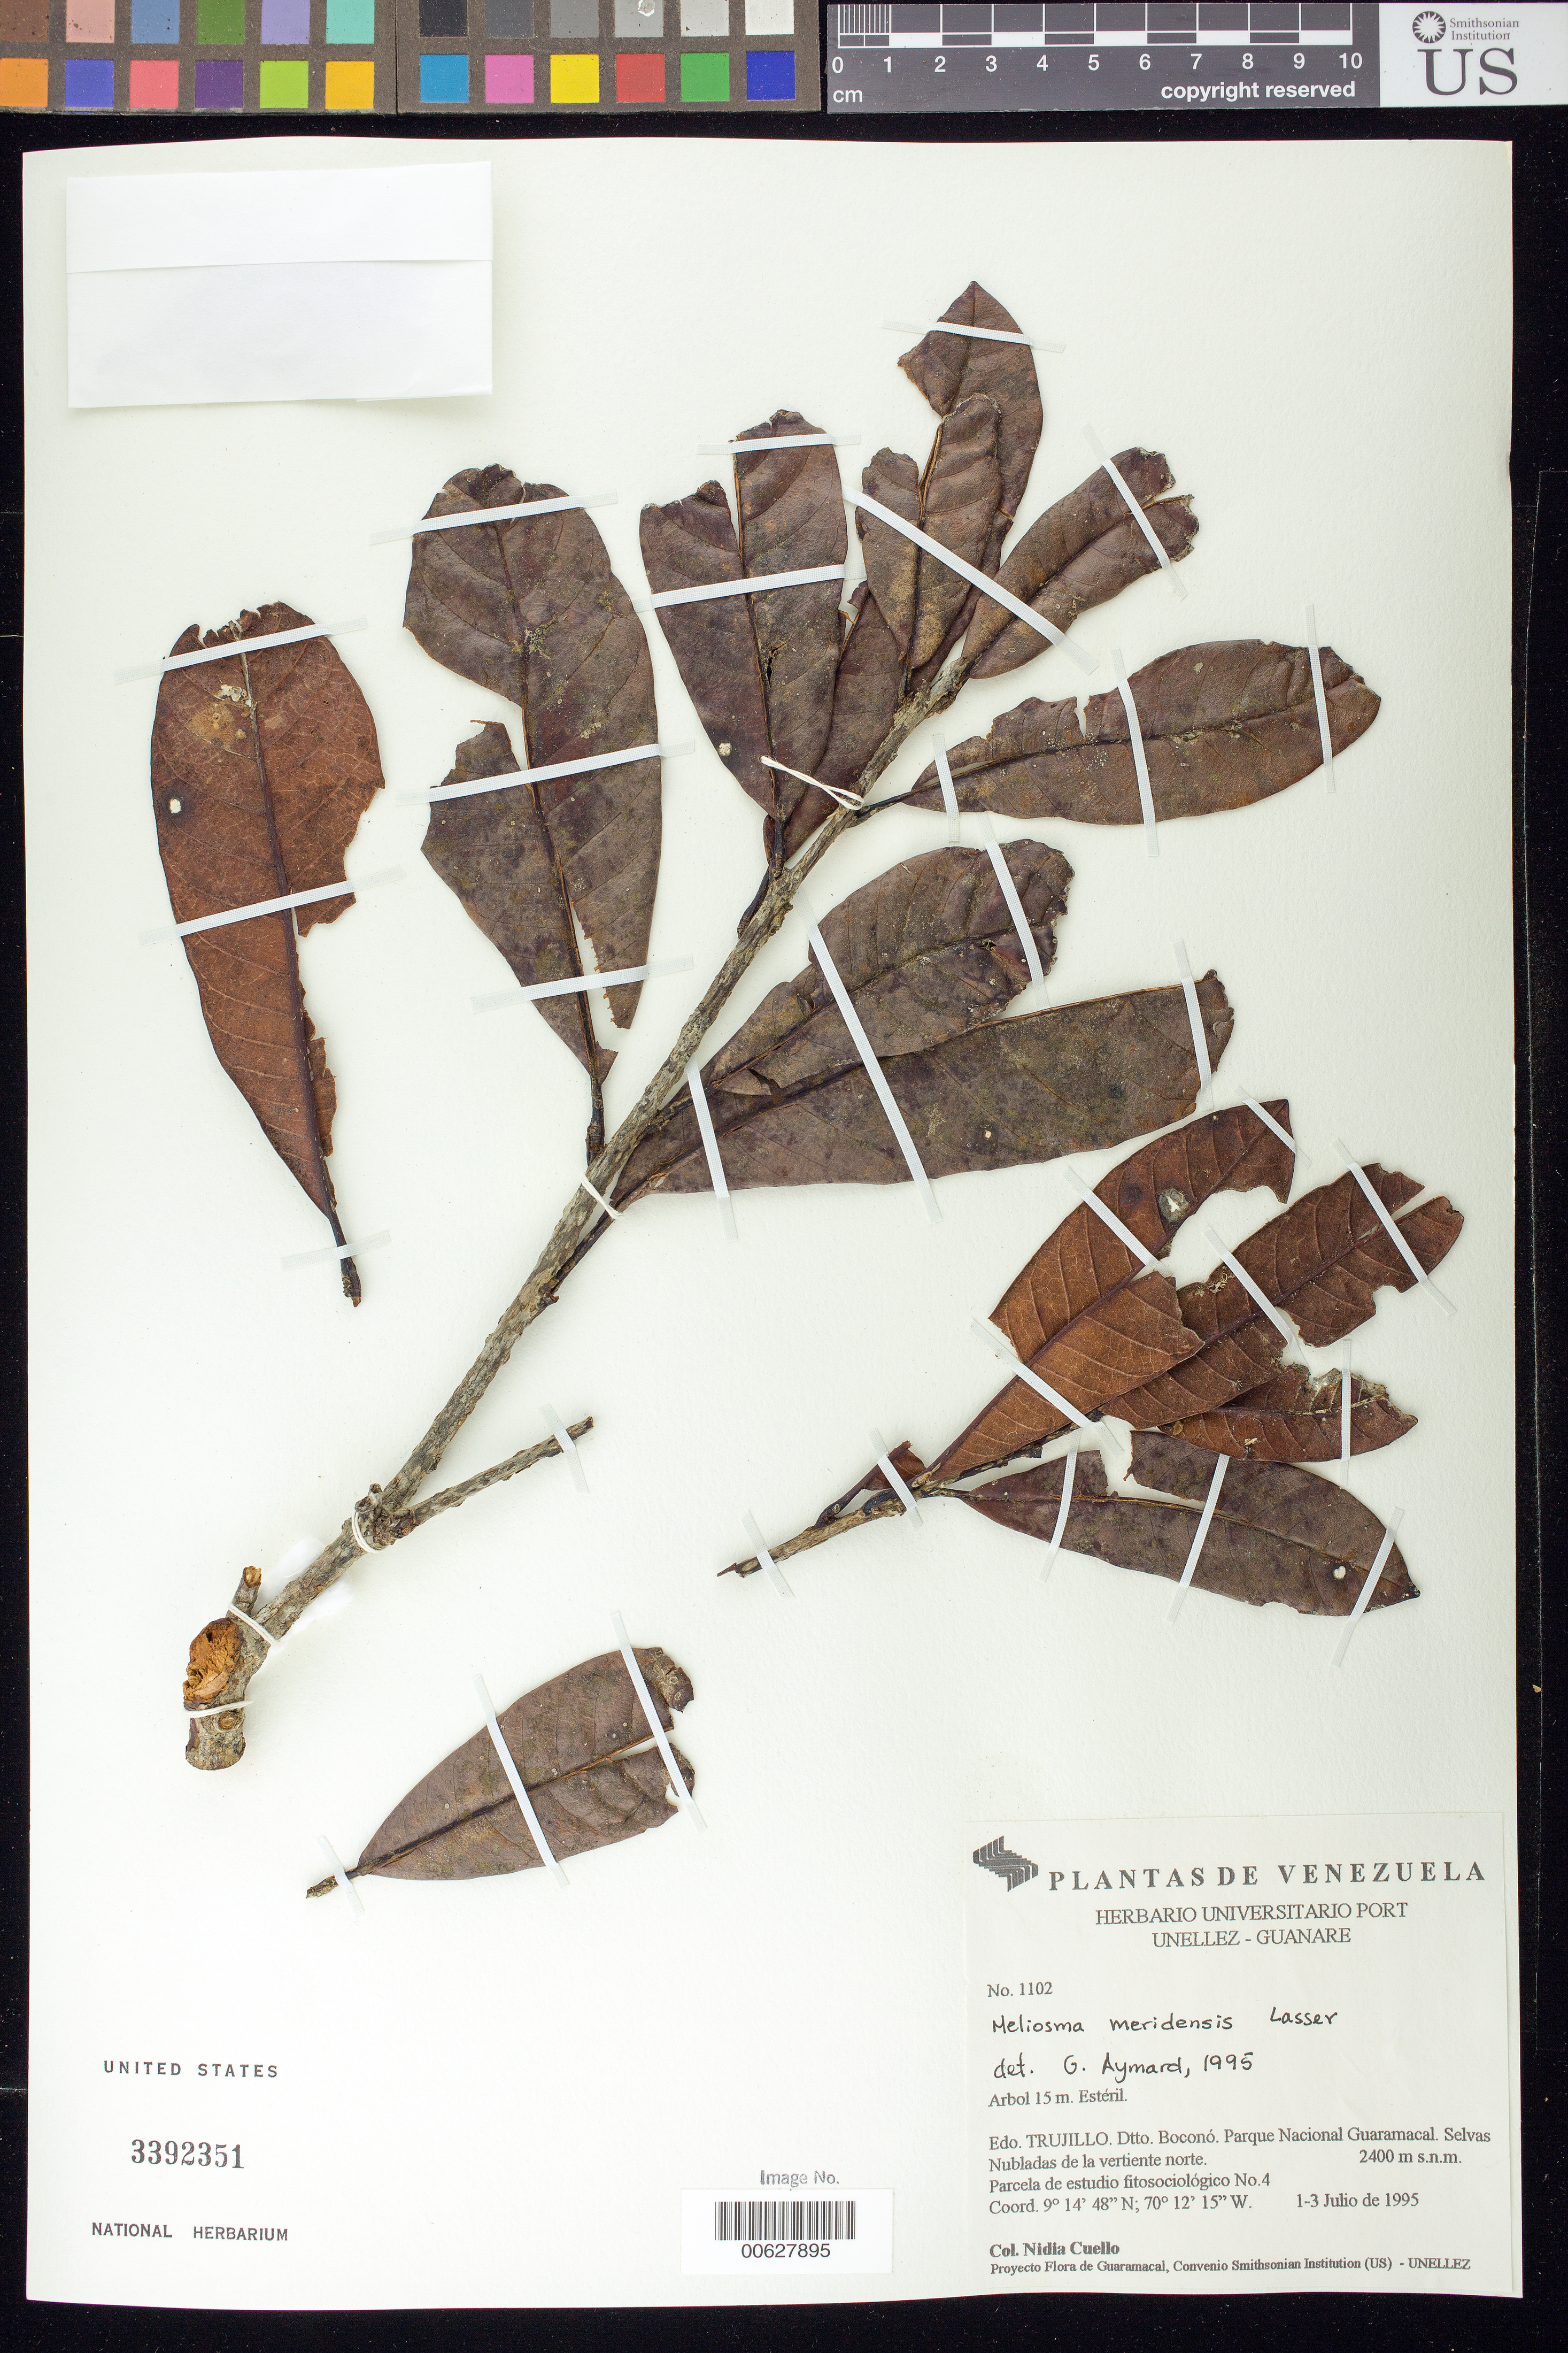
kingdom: Plantae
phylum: Tracheophyta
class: Magnoliopsida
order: Proteales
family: Sabiaceae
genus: Meliosma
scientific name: Meliosma meridensis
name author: Lasser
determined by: Aymard C., G. A., (PORT), Univ. Nac. Exp. de los Llanos Ezequiel Zamora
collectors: N. L. Cuello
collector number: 1102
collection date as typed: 01 Jul 1995 to 03 Jul 1995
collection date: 1995-07-01/1995-07-03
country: Venezuela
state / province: Trujillo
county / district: Boconó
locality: Parque Nacional Guaramacal. Vertiente N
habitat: Selvas nubladas de la vertiente norte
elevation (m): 2400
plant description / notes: MO, PORT, US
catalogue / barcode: US 3392351